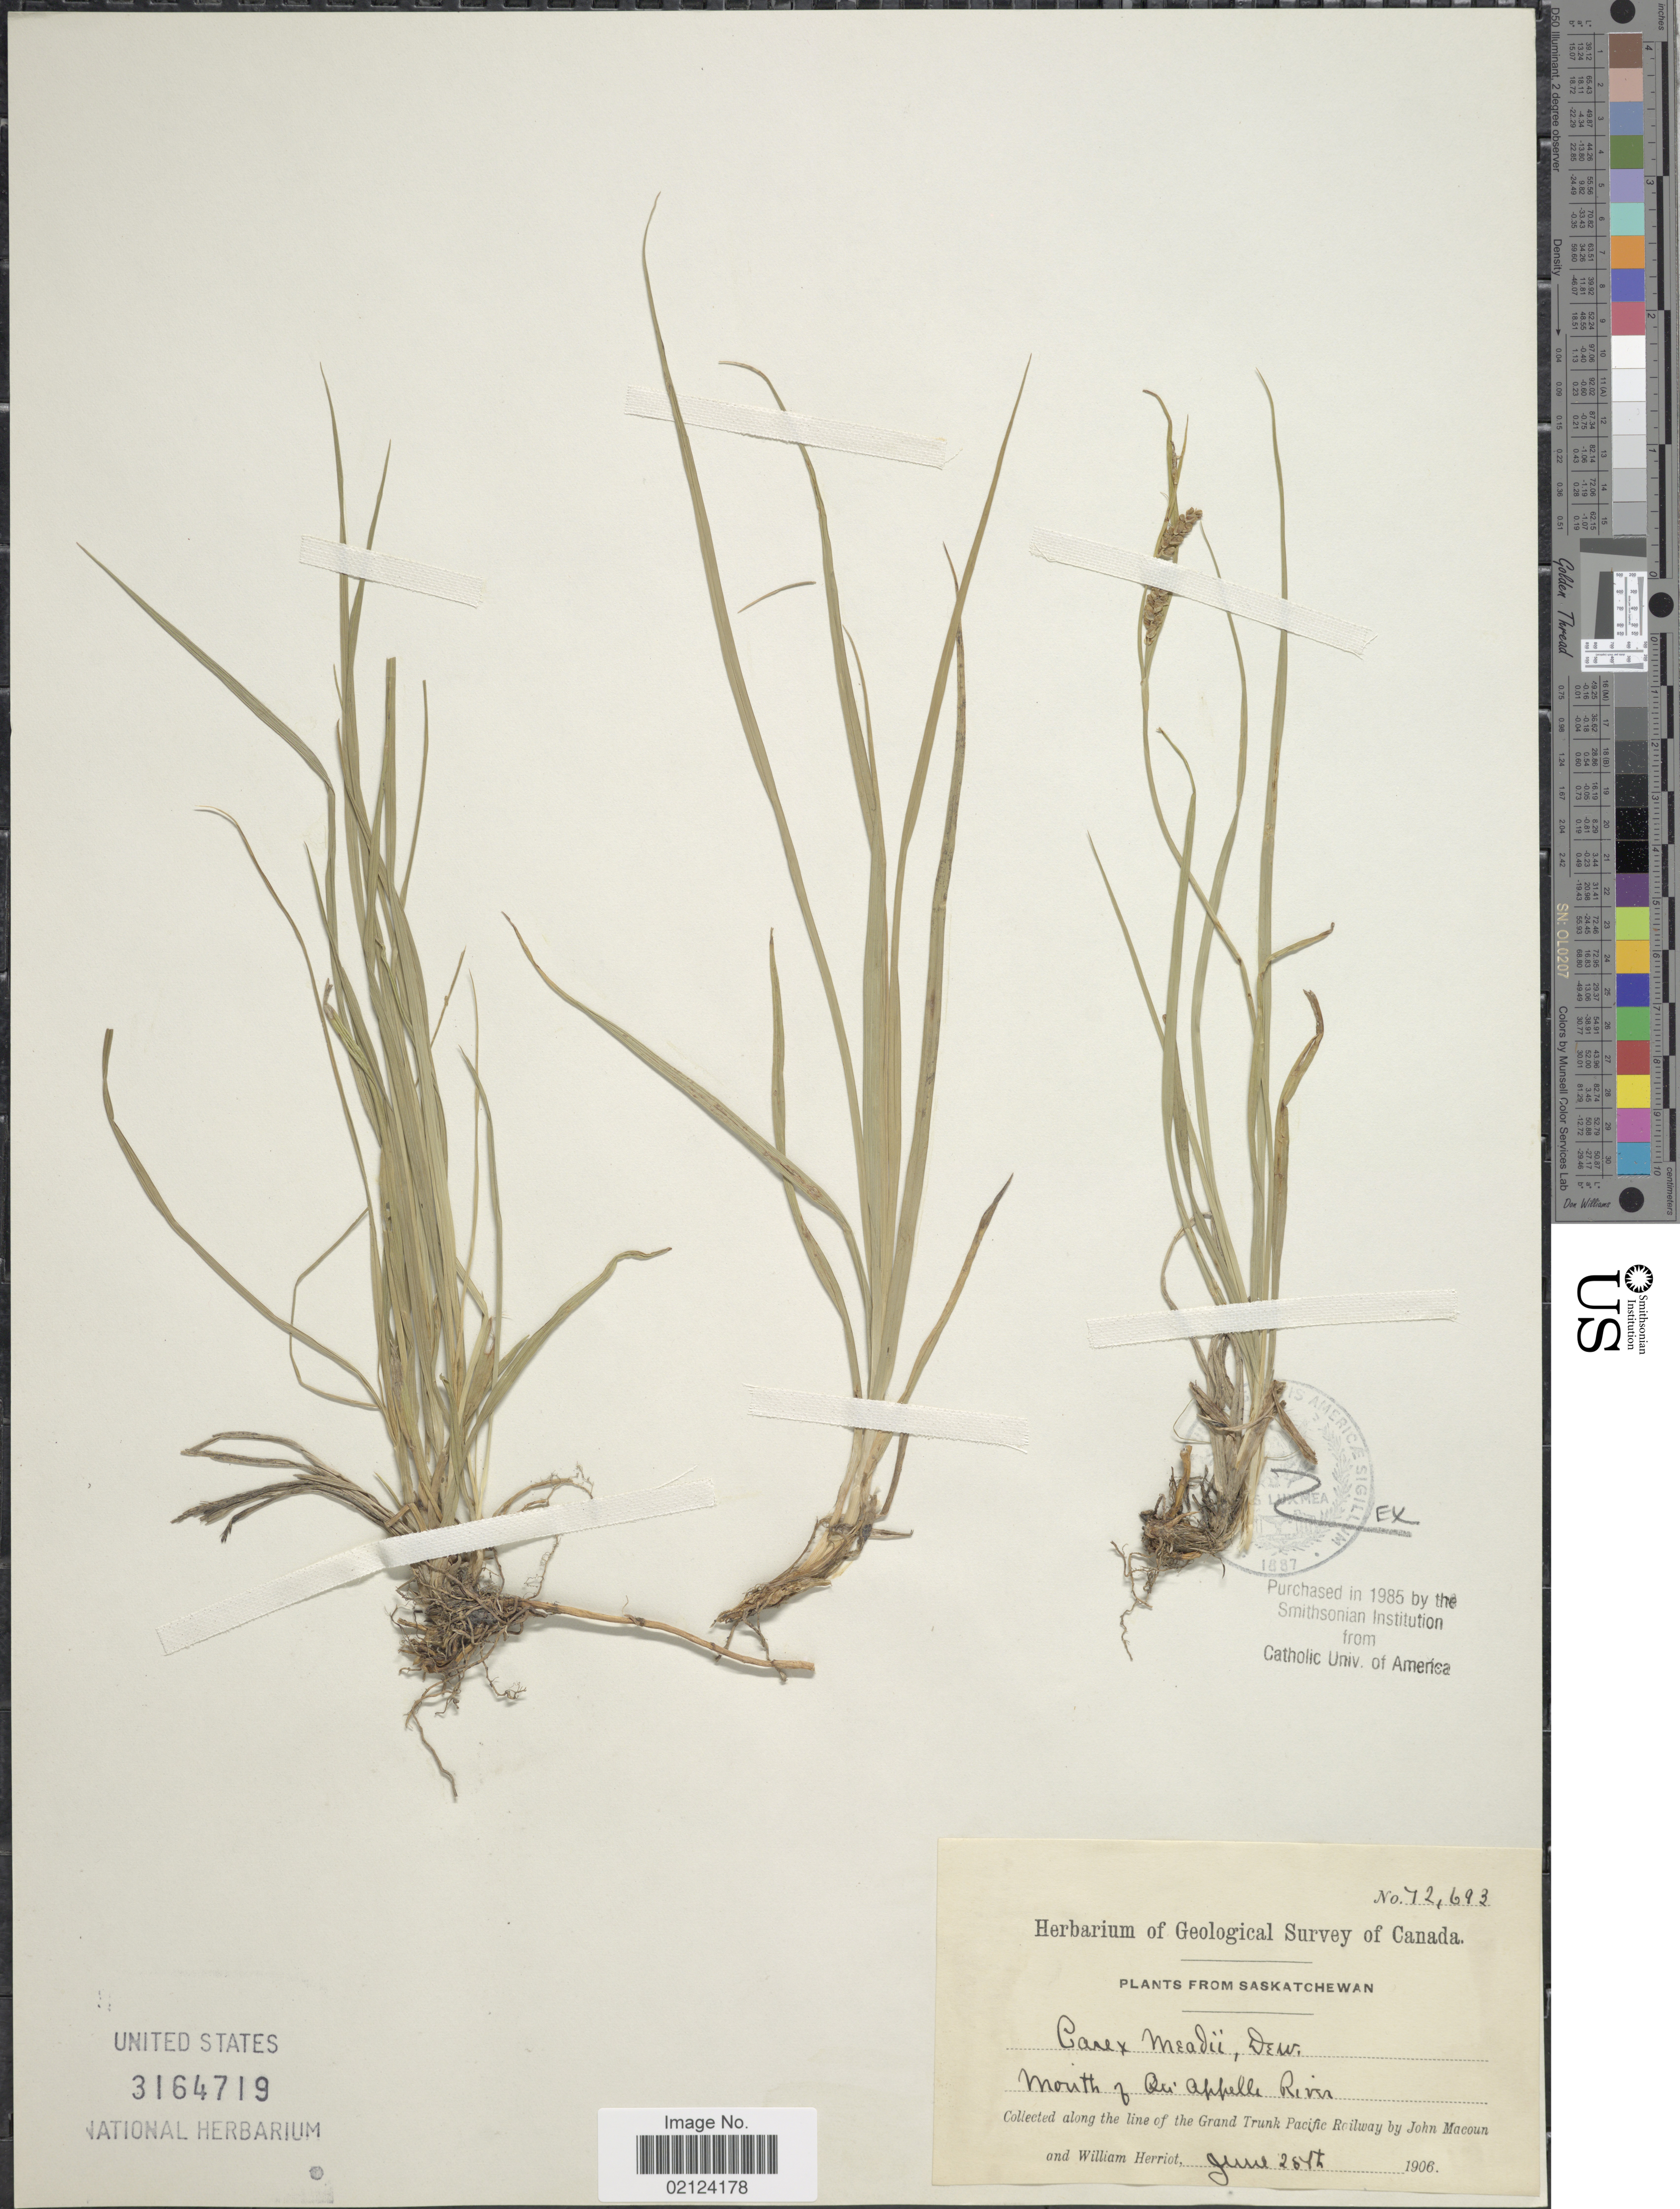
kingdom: Plantae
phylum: Tracheophyta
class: Liliopsida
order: Poales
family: Cyperaceae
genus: Carex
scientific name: Carex meadii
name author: Dewey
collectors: J. Macoun & W. Herriot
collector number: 72693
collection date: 1906-06-25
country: Canada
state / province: Saskatchewan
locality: Mouth of Qu' Appelle River, along the line of the Grand Trunk Pacific Railway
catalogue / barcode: US 3164719